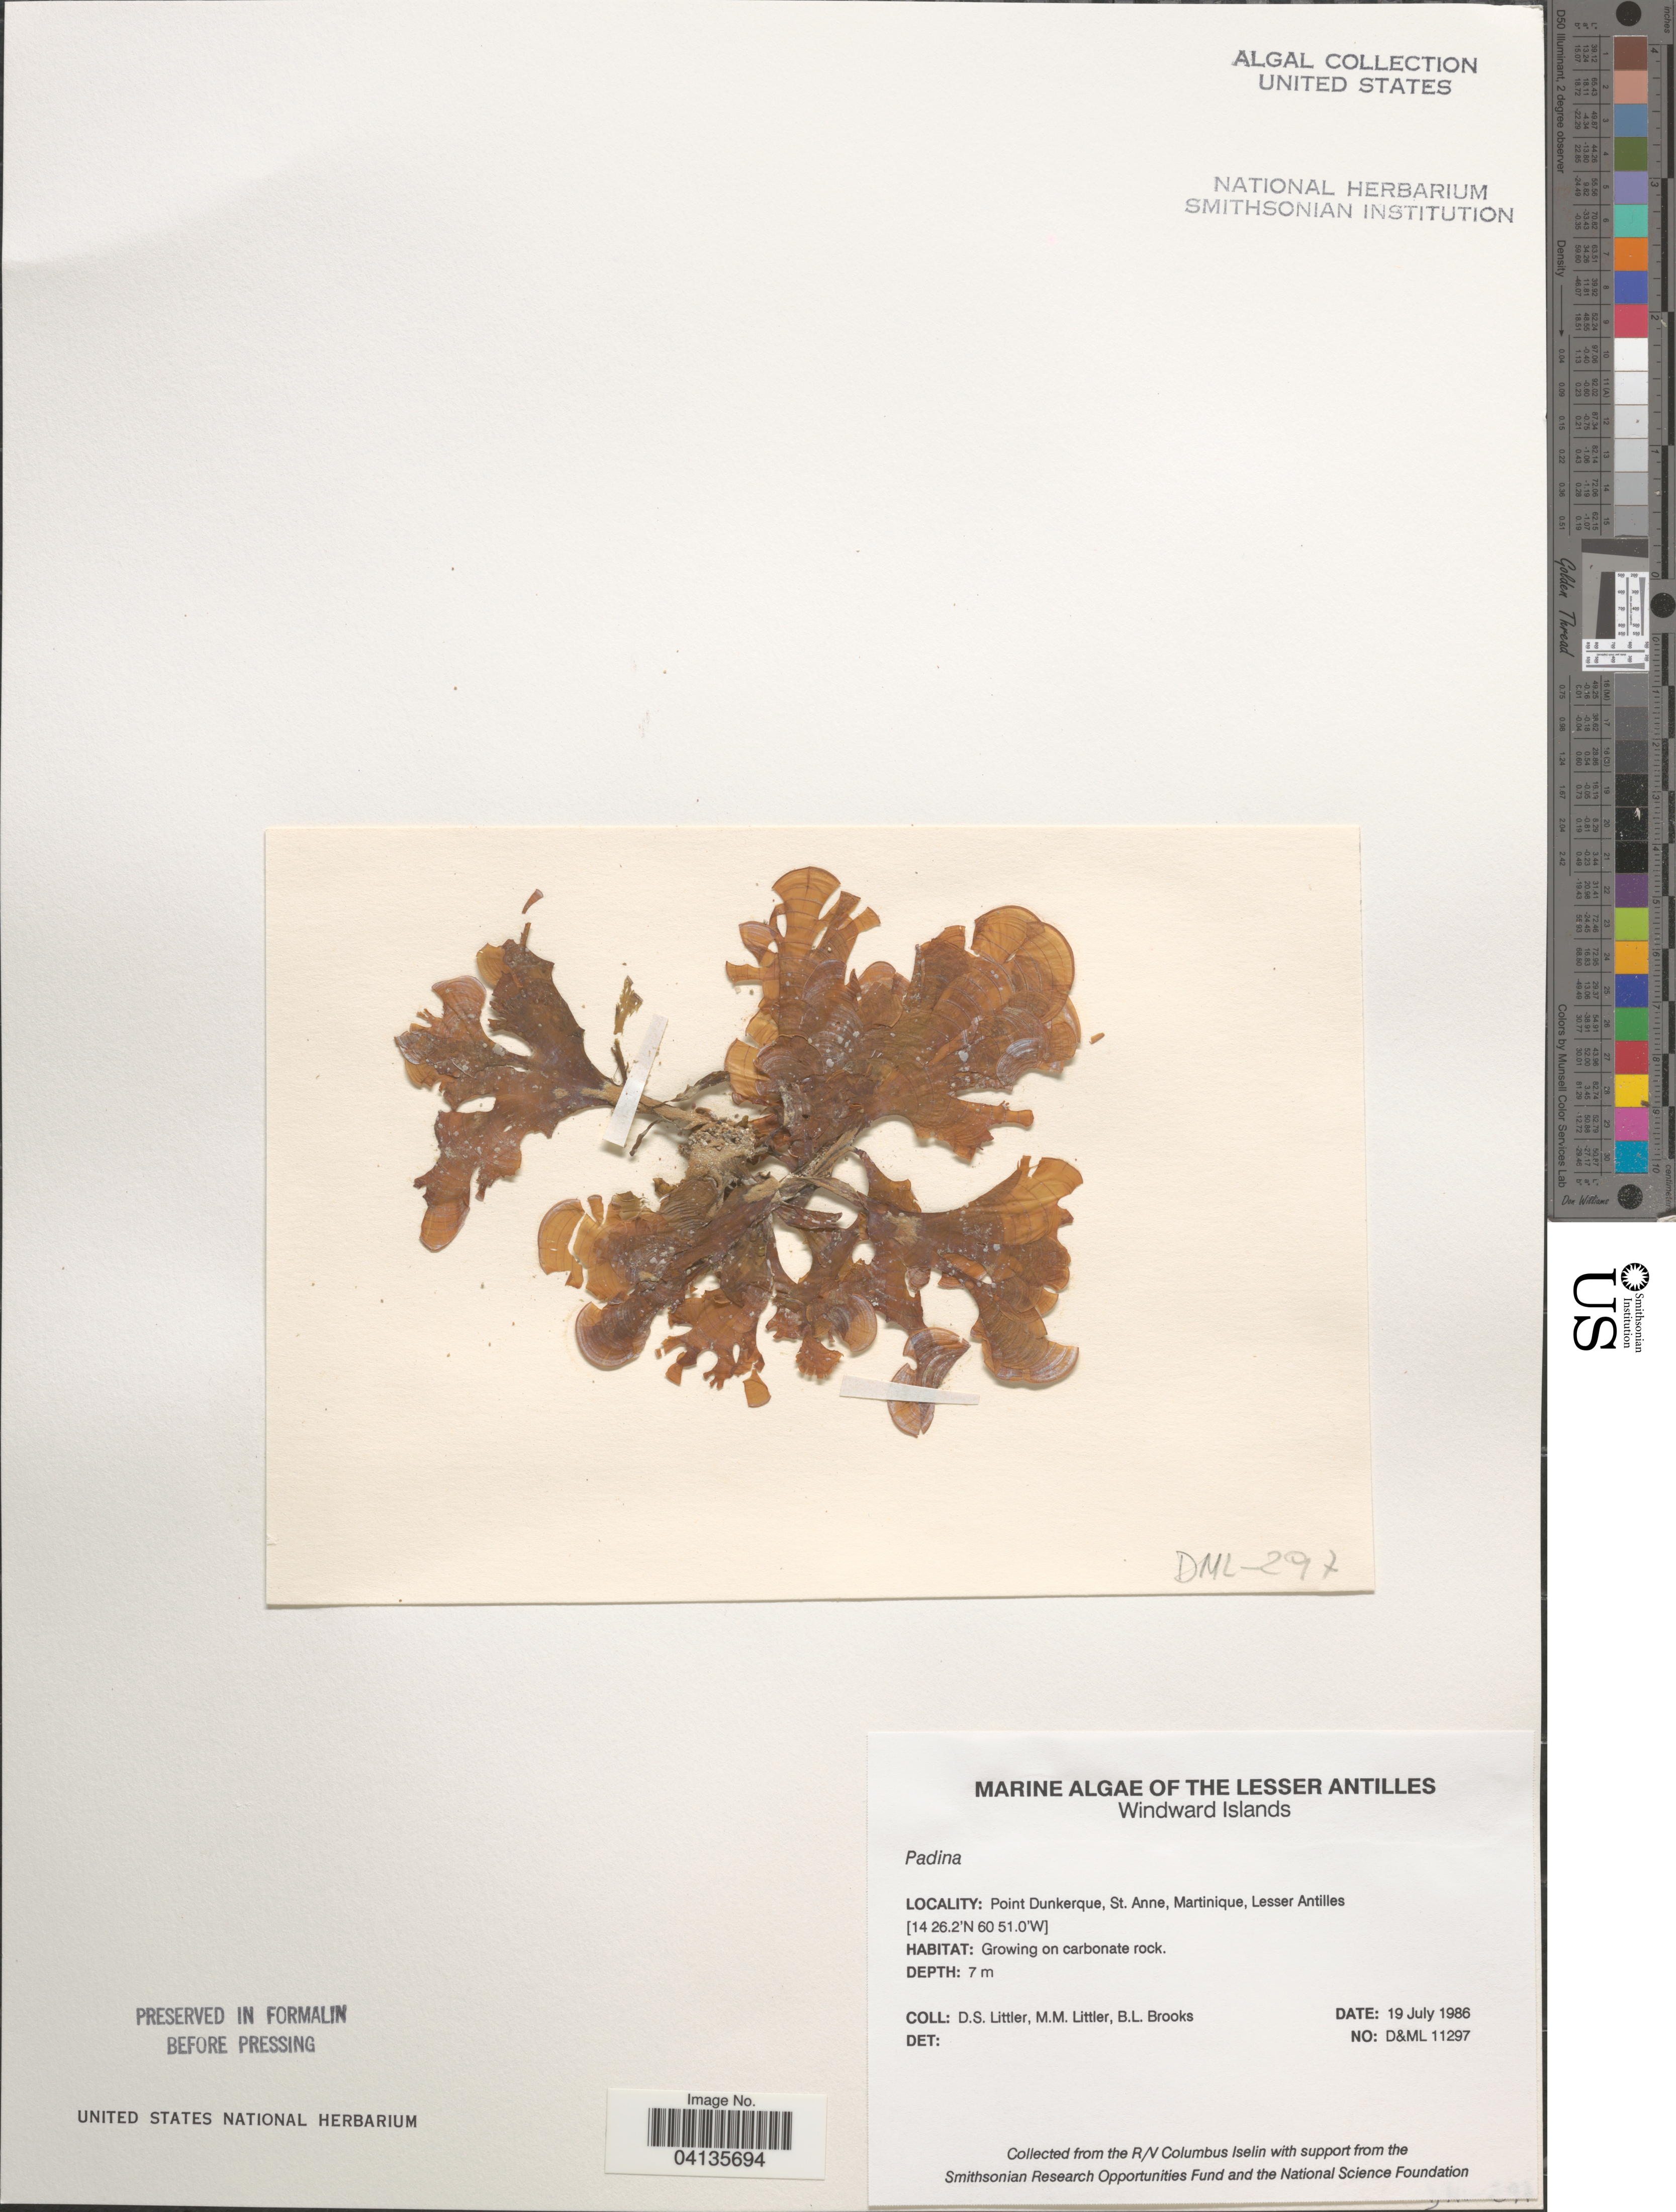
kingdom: Chromista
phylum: Ochrophyta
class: Phaeophyceae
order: Dictyotales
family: Dictyotaceae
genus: Padina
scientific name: Padina sp.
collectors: D. S. Littler & B. Brooks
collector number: D&ML11297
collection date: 1986-07-19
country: Martinique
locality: Windward Islands. Point Dunkerque, St. Anne, Lesser Antilles.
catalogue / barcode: US 238715